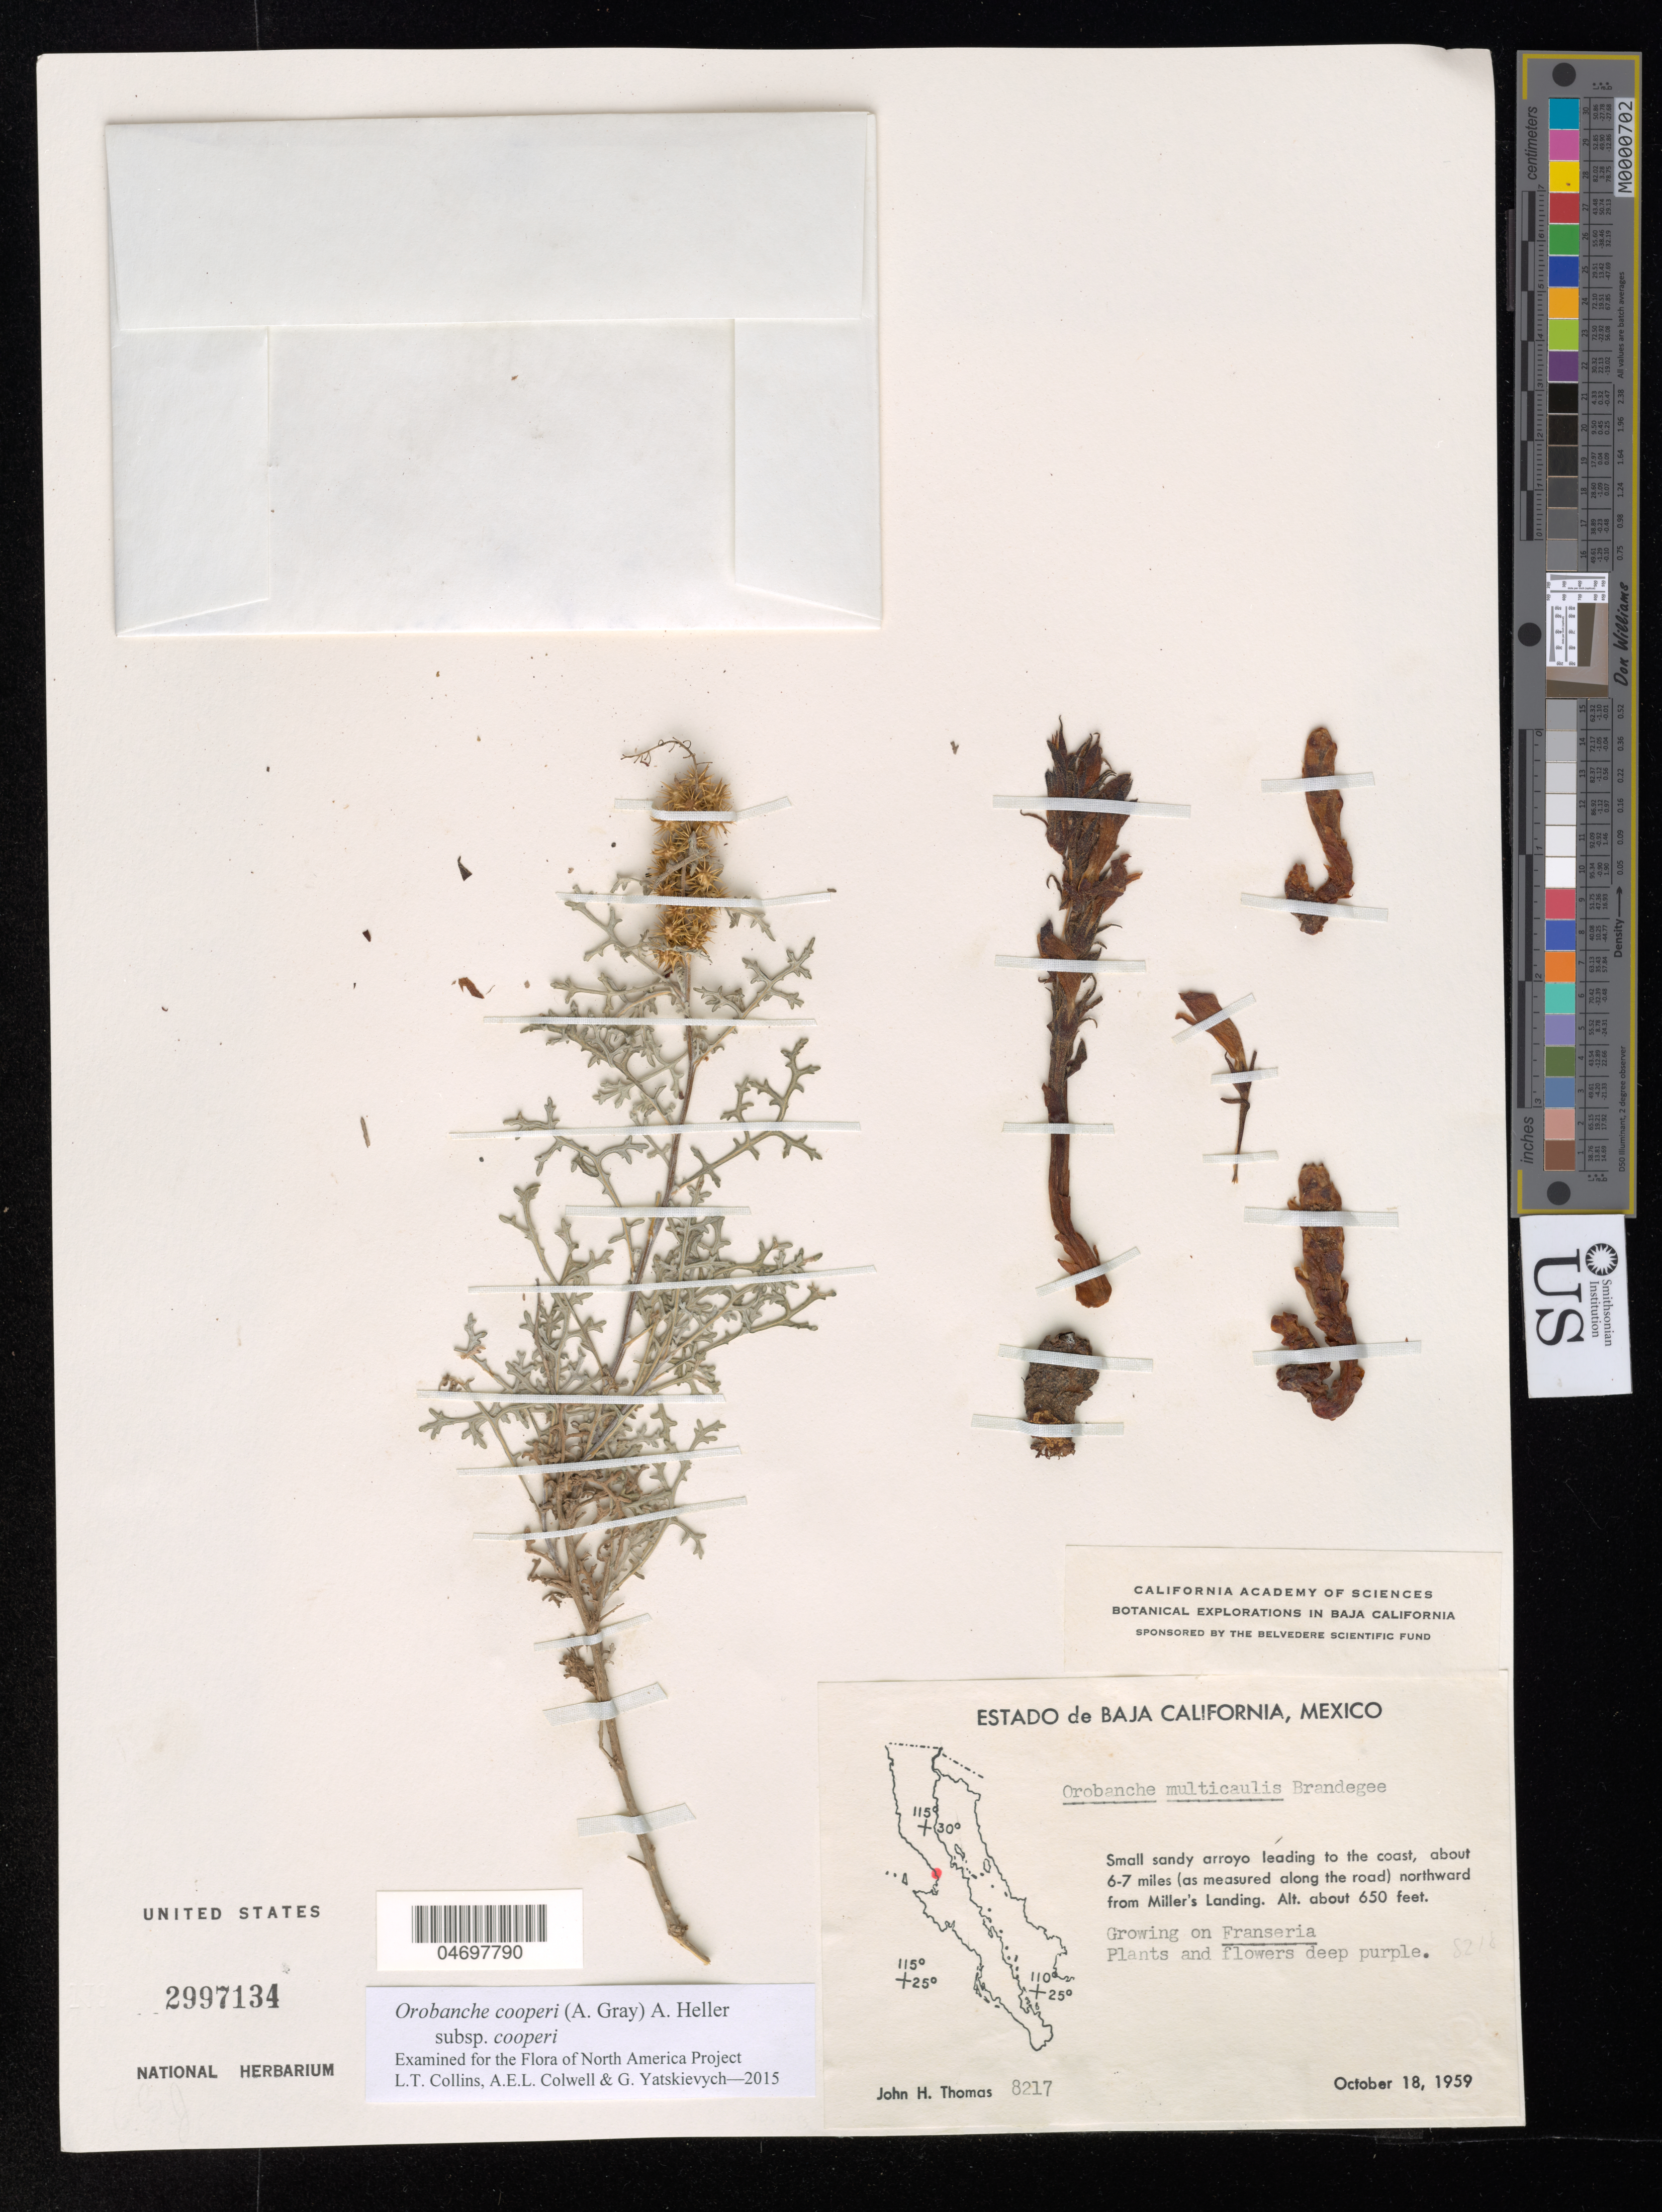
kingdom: Plantae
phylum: Tracheophyta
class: Magnoliopsida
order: Lamiales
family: Orobanchaceae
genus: Orobanche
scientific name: Orobanche cooperi subsp. cooperi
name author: (A. Gray) Heller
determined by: Collins, L. T.; Colwell, A. E.; Yatskievych, G. A.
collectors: J. H. Thomas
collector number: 8217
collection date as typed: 18 Oct 1959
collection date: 1959-10-18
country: Mexico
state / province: Baja California Norte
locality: About 6-7 mi northward from Miller's Landing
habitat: Small sandy arroyo leading to the coast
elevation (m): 198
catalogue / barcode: US 2997134